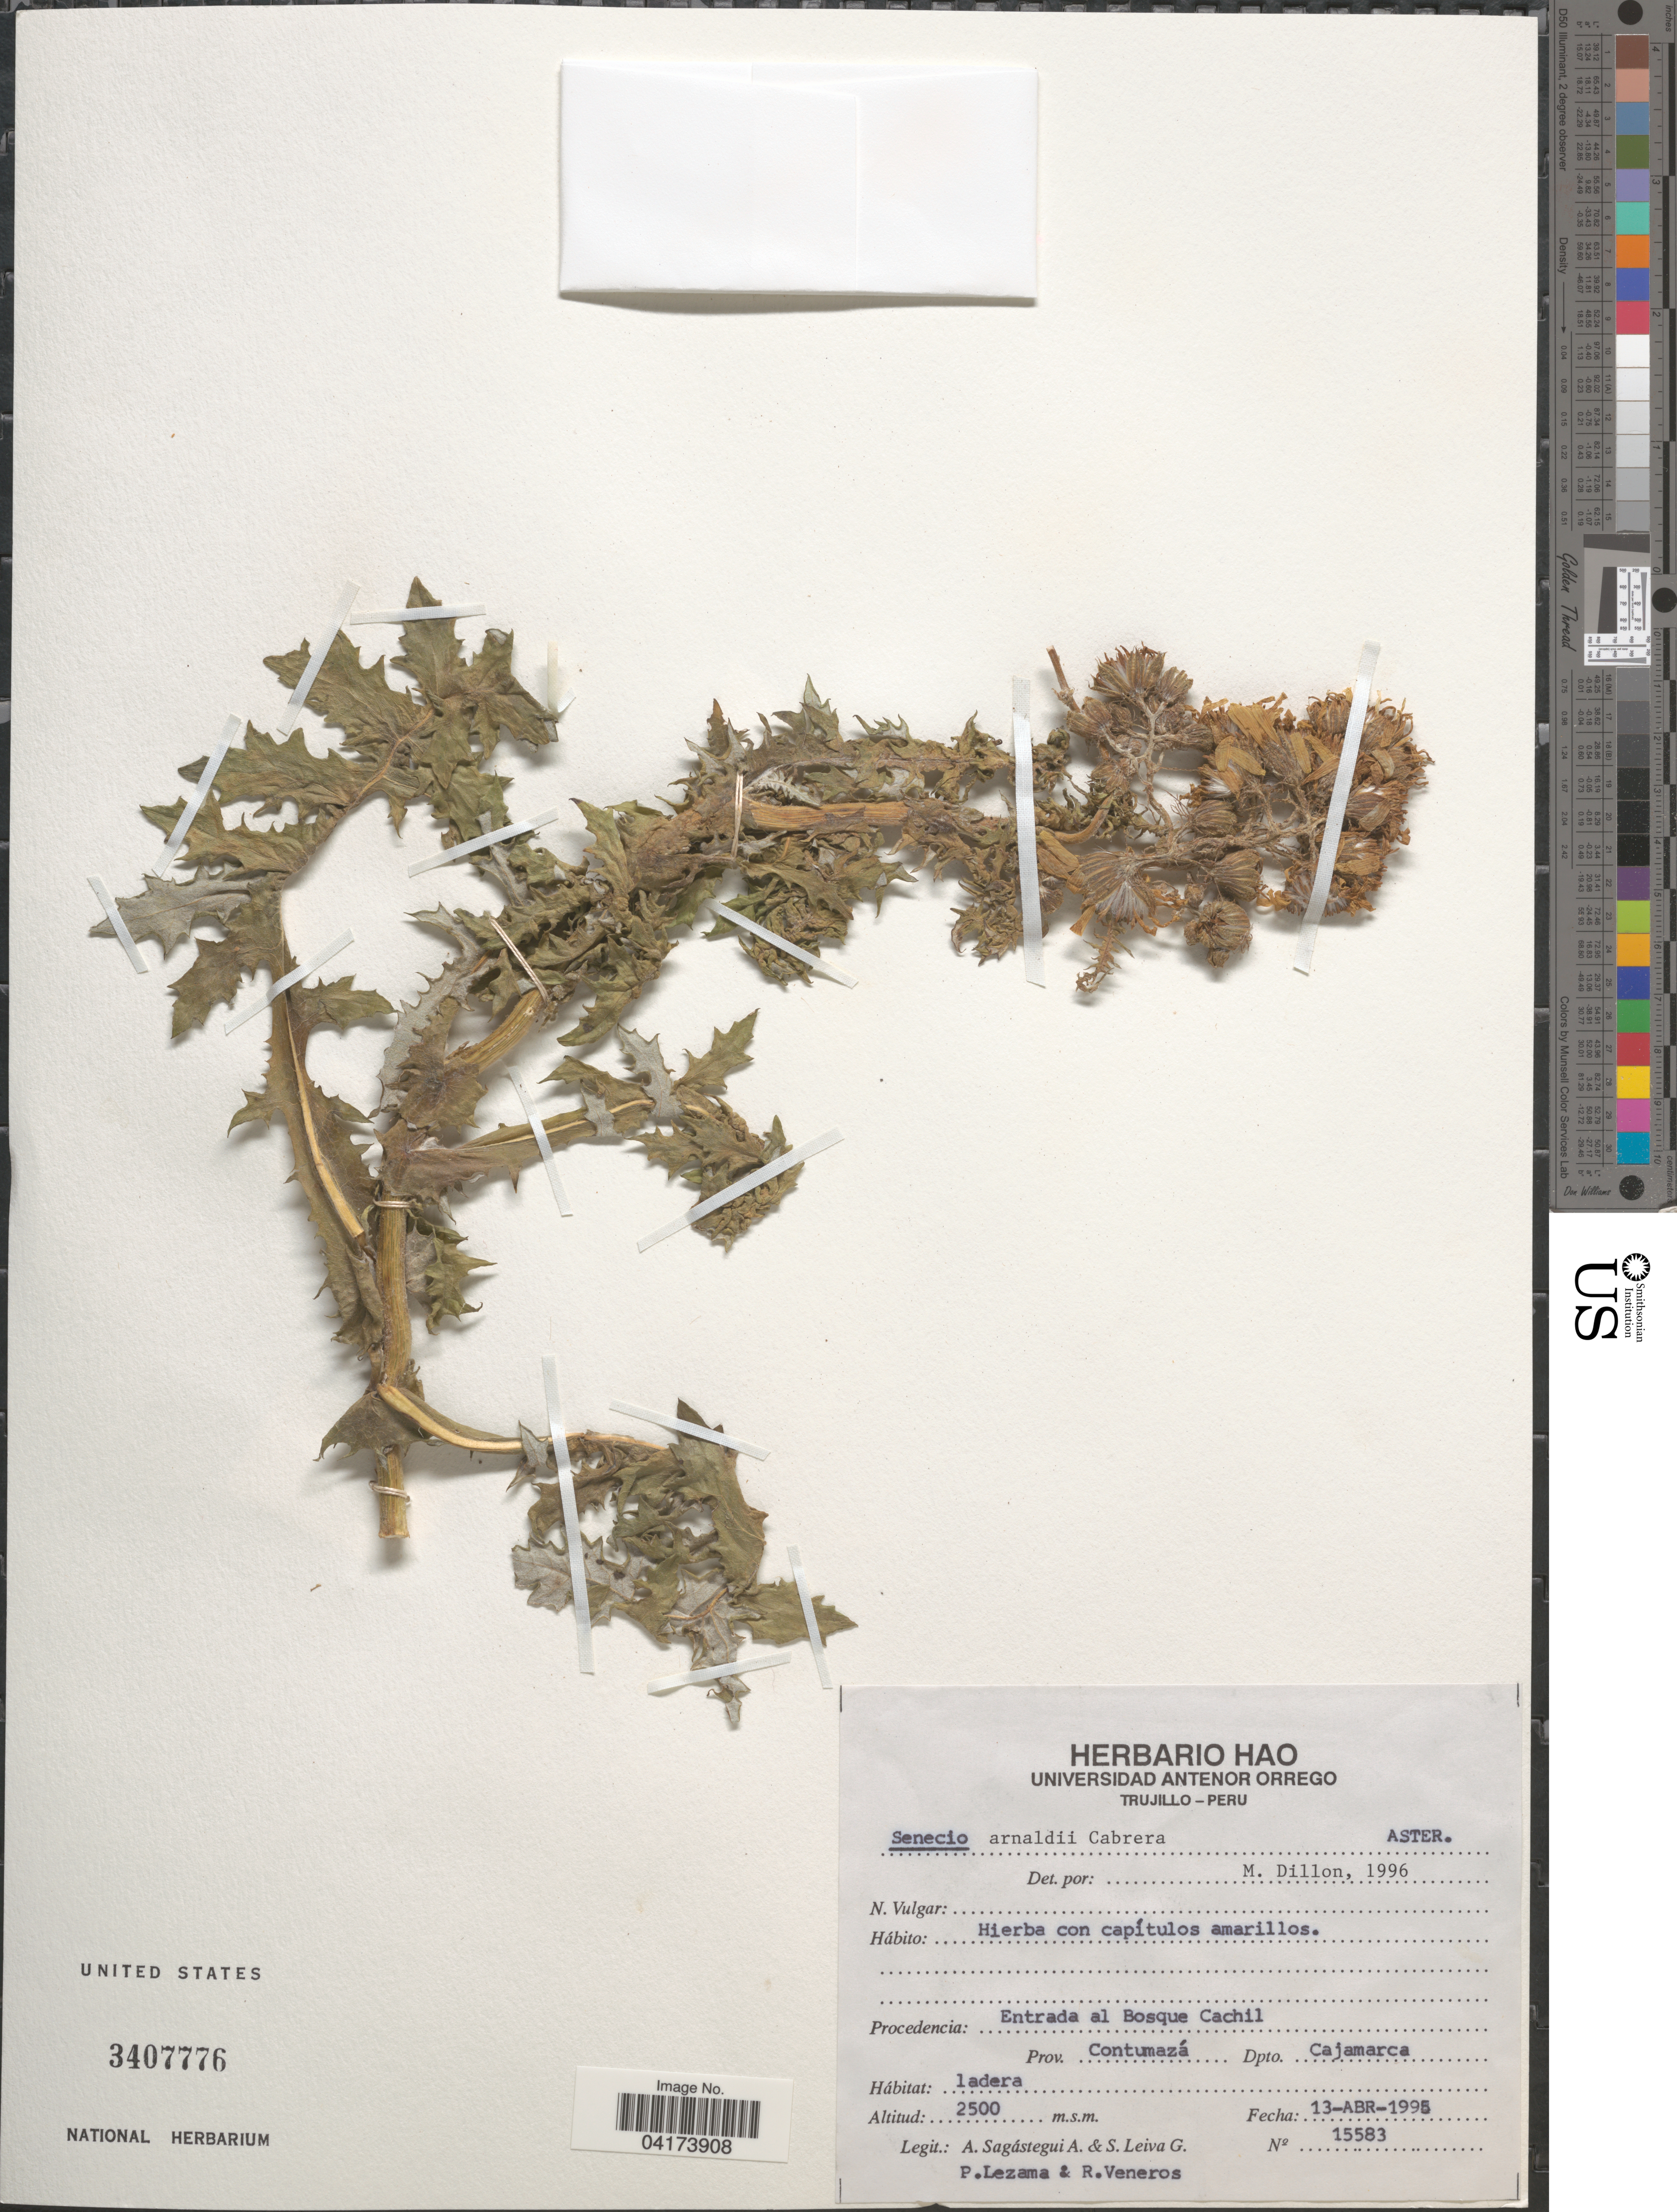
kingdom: Plantae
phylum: Tracheophyta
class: Magnoliopsida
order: Asterales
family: Asteraceae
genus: Senecio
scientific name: Senecio arnaldii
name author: Cabrera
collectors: A. Sagástegui A., S. Leiva G., P. Lezama & R. Veneros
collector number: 15583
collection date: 1995-04-13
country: Peru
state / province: Cajamarca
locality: Entrada al Bosque Cachil. Prov. Contumazá. Dpto. Cajamarca.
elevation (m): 2500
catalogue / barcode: US 3407776